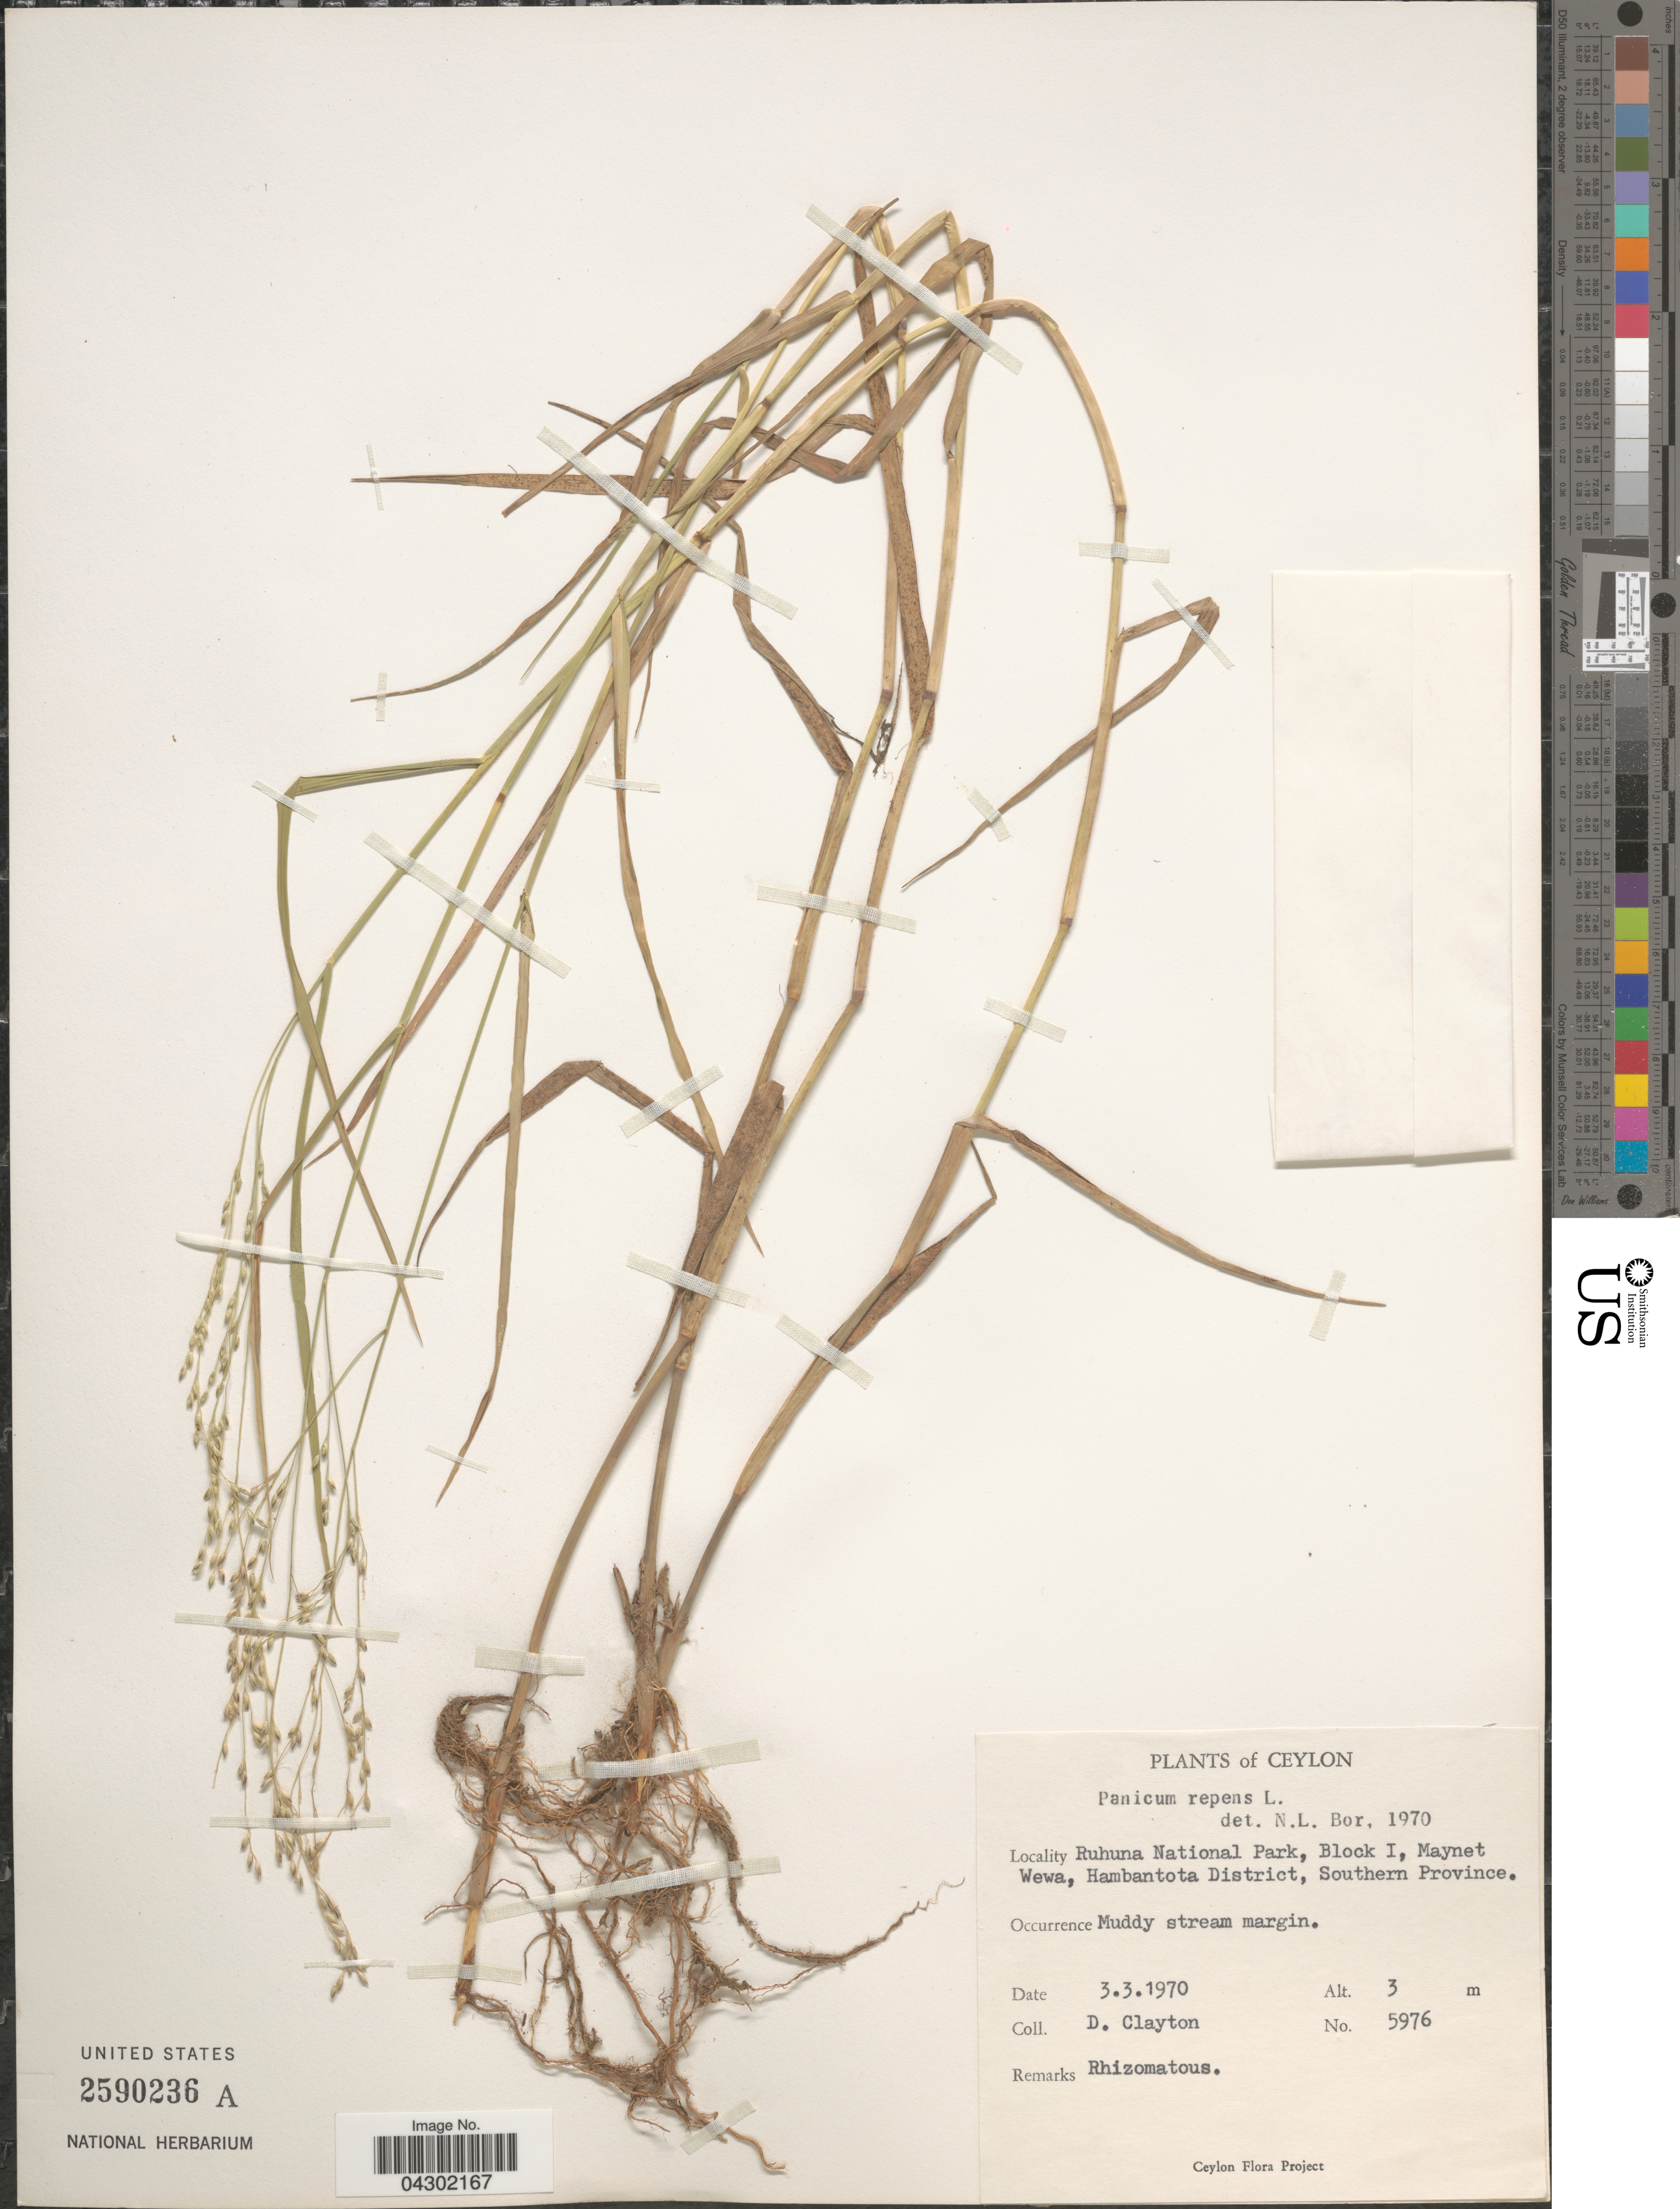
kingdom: Plantae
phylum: Tracheophyta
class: Liliopsida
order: Poales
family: Poaceae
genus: Panicum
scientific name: Panicum repens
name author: L.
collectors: D. Clayton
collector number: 5976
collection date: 1970-03-03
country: Sri Lanka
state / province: Southern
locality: Ceylon. Ruhuna National Park, Block I, Maynet Wewa, Hambantota District.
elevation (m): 3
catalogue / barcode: US 2590236A